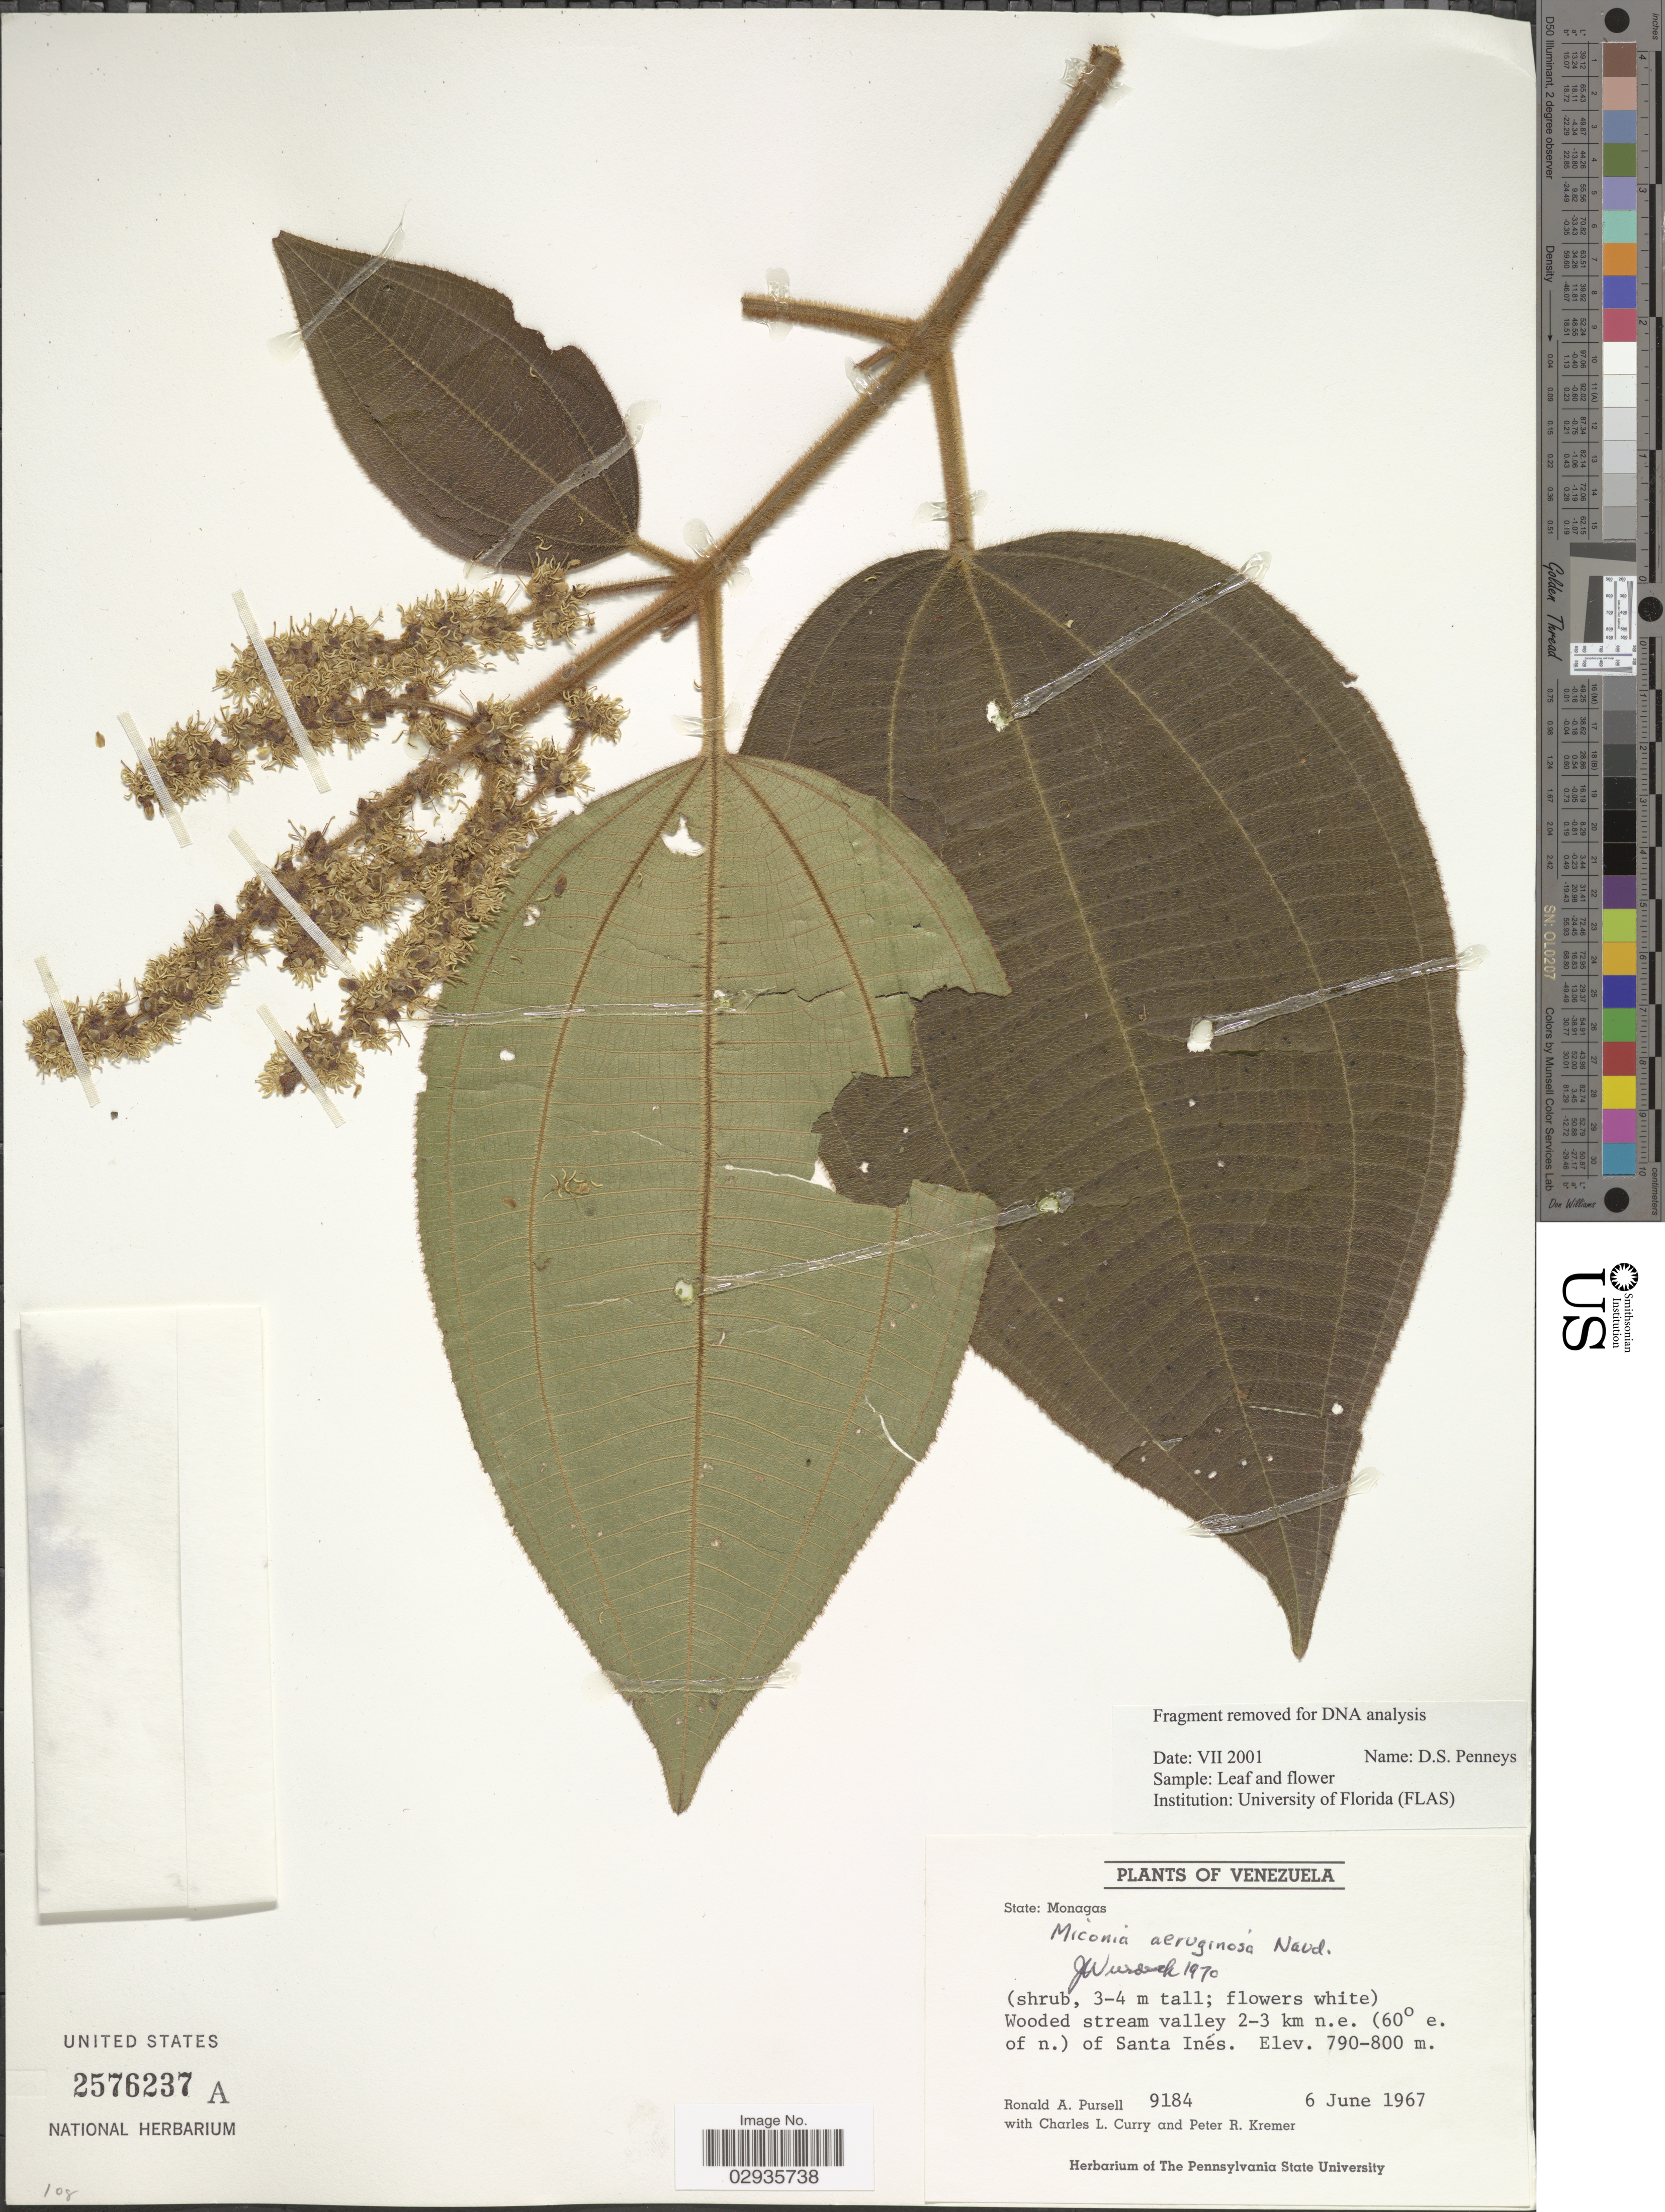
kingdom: Plantae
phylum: Tracheophyta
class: Magnoliopsida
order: Myrtales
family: Melastomataceae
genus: Miconia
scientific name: Miconia aeruginosa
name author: Naudin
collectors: R. A. Pursell, C. L. Curry & P. Kremer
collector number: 9184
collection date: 1967-06-06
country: Venezuela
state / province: Monagas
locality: Wooded stream valley 2-3 km n.e. (60° e. of n.) of Santa Inés.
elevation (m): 790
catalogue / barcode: US 2576237A